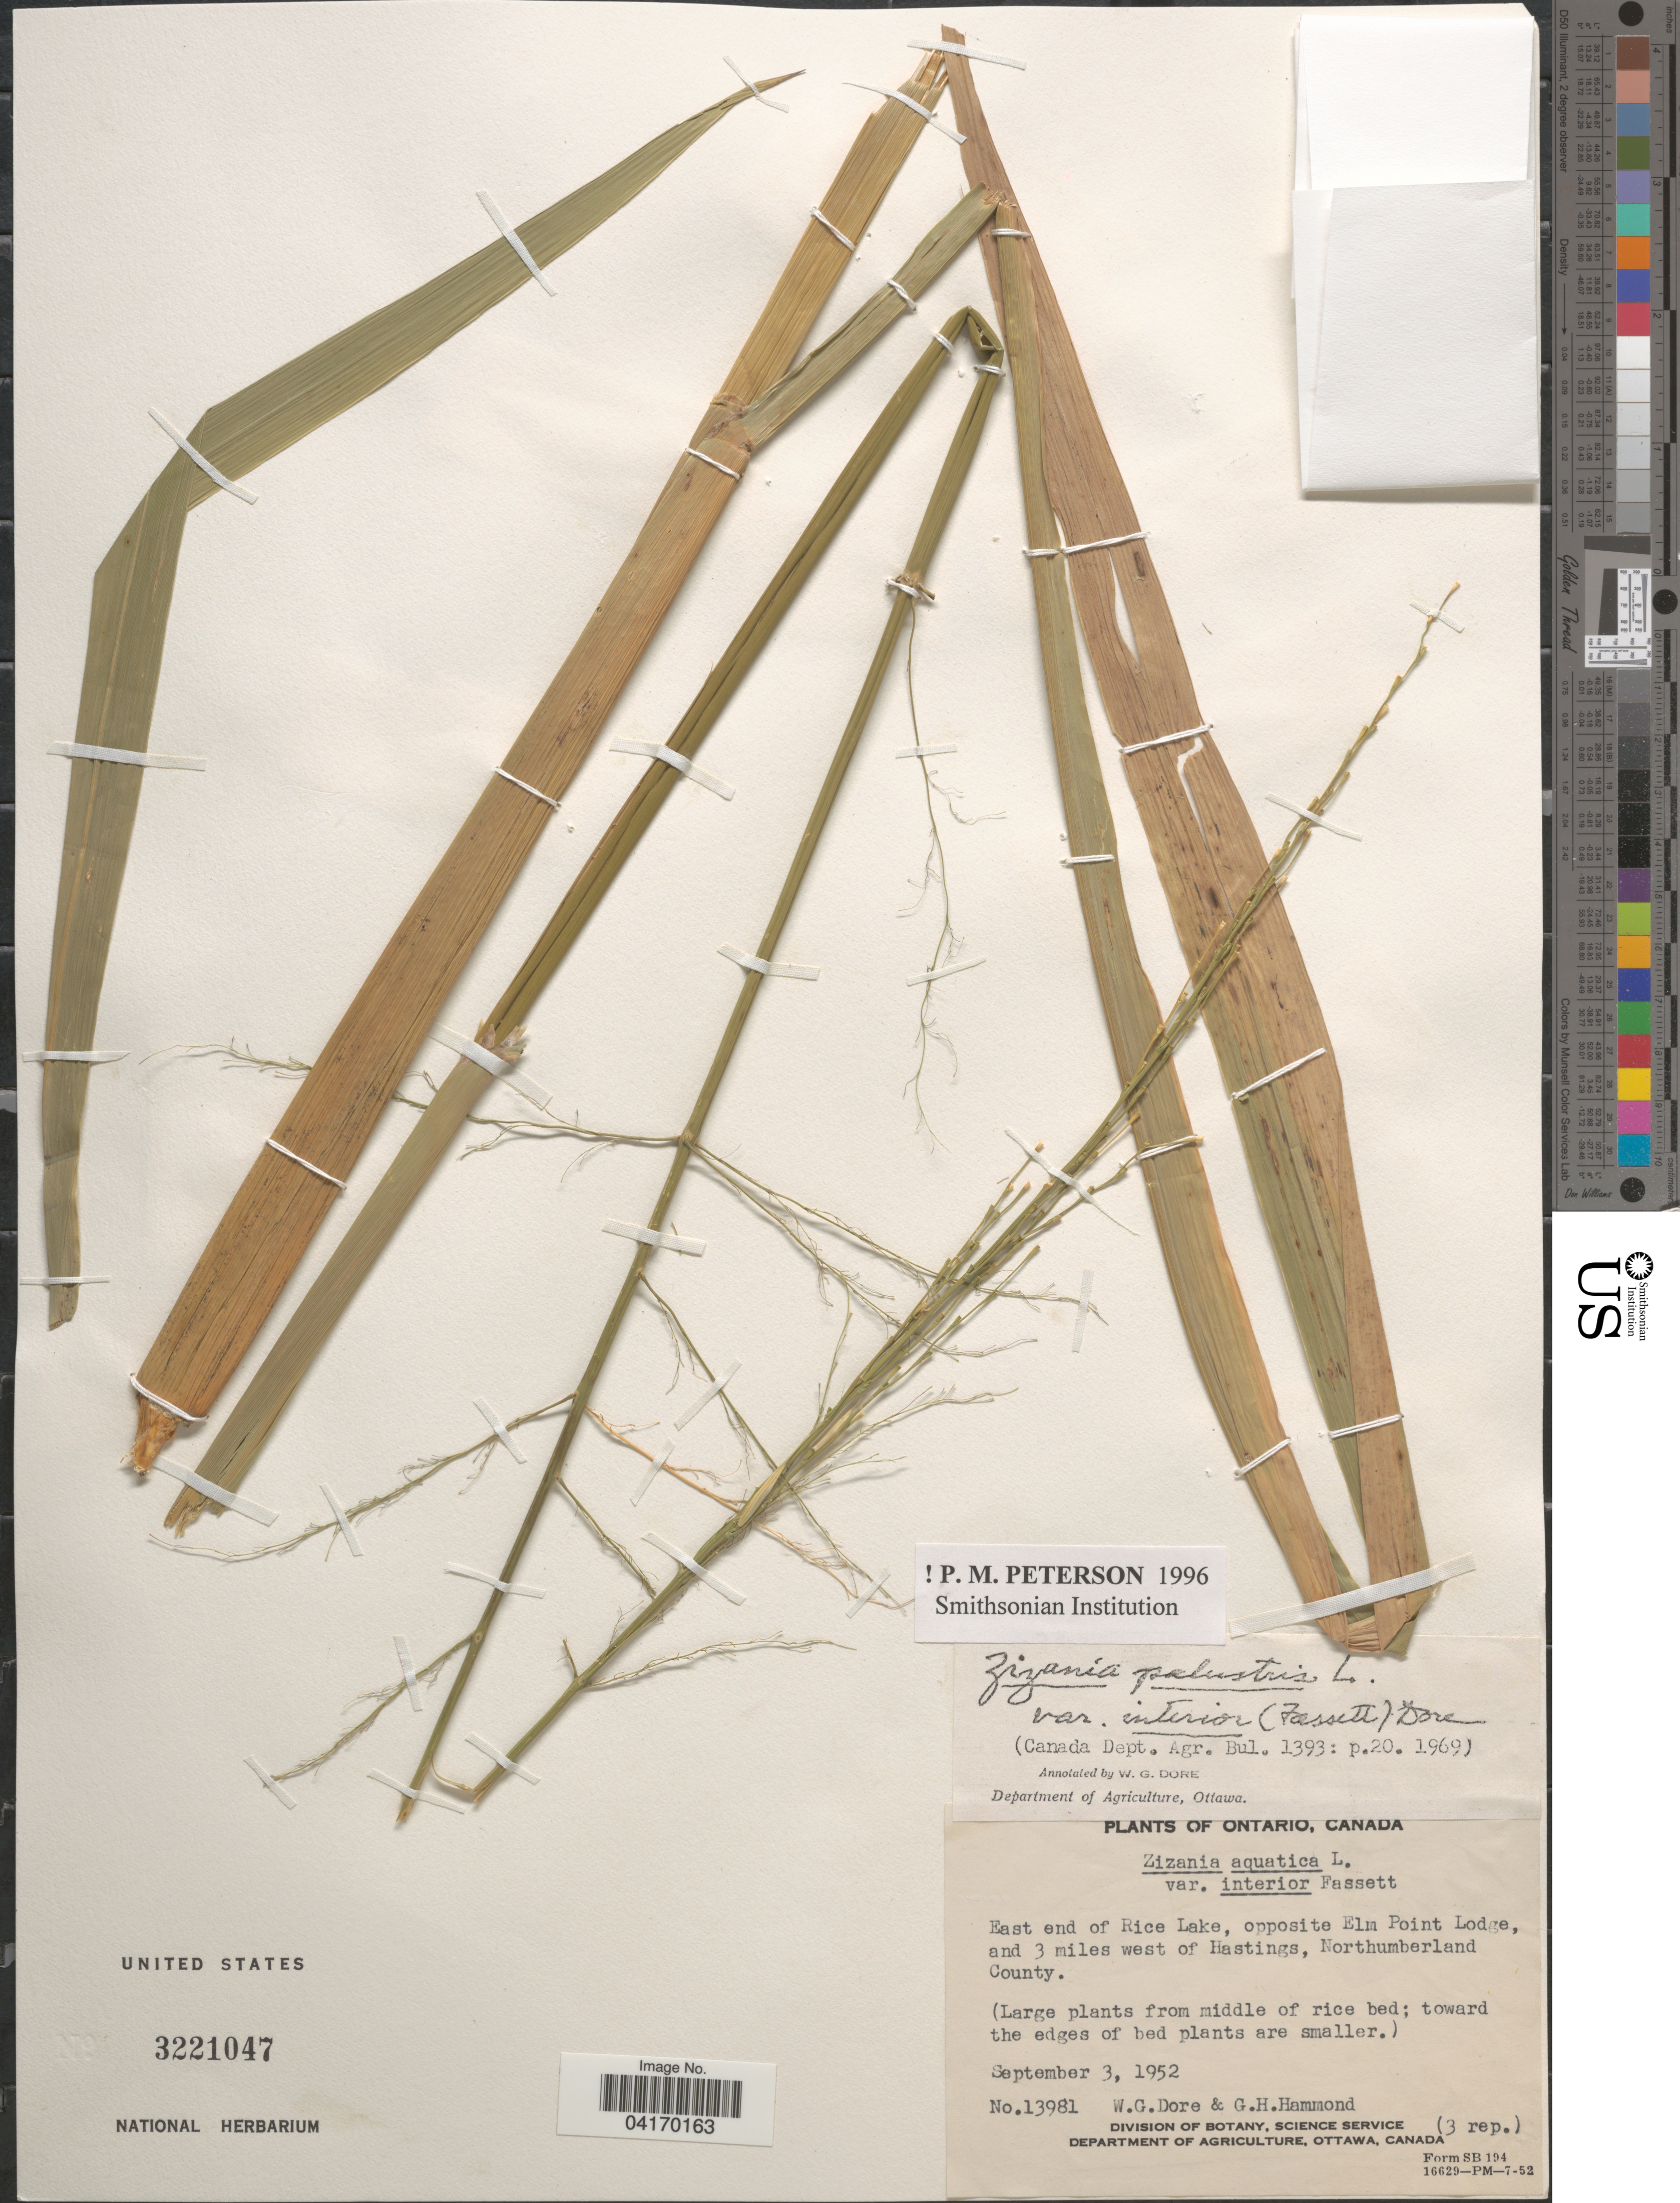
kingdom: Plantae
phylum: Tracheophyta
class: Liliopsida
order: Poales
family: Poaceae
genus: Zizania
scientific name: Zizania palustris var. interior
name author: L.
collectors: W. Dore & G. Hammond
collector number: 13981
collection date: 1952-09-03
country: Canada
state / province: Ontario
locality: East end of Rice Lake, opposite Elm Point Lodge, and 3 miles west of Hastings, Northumberland County.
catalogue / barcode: US 3221047